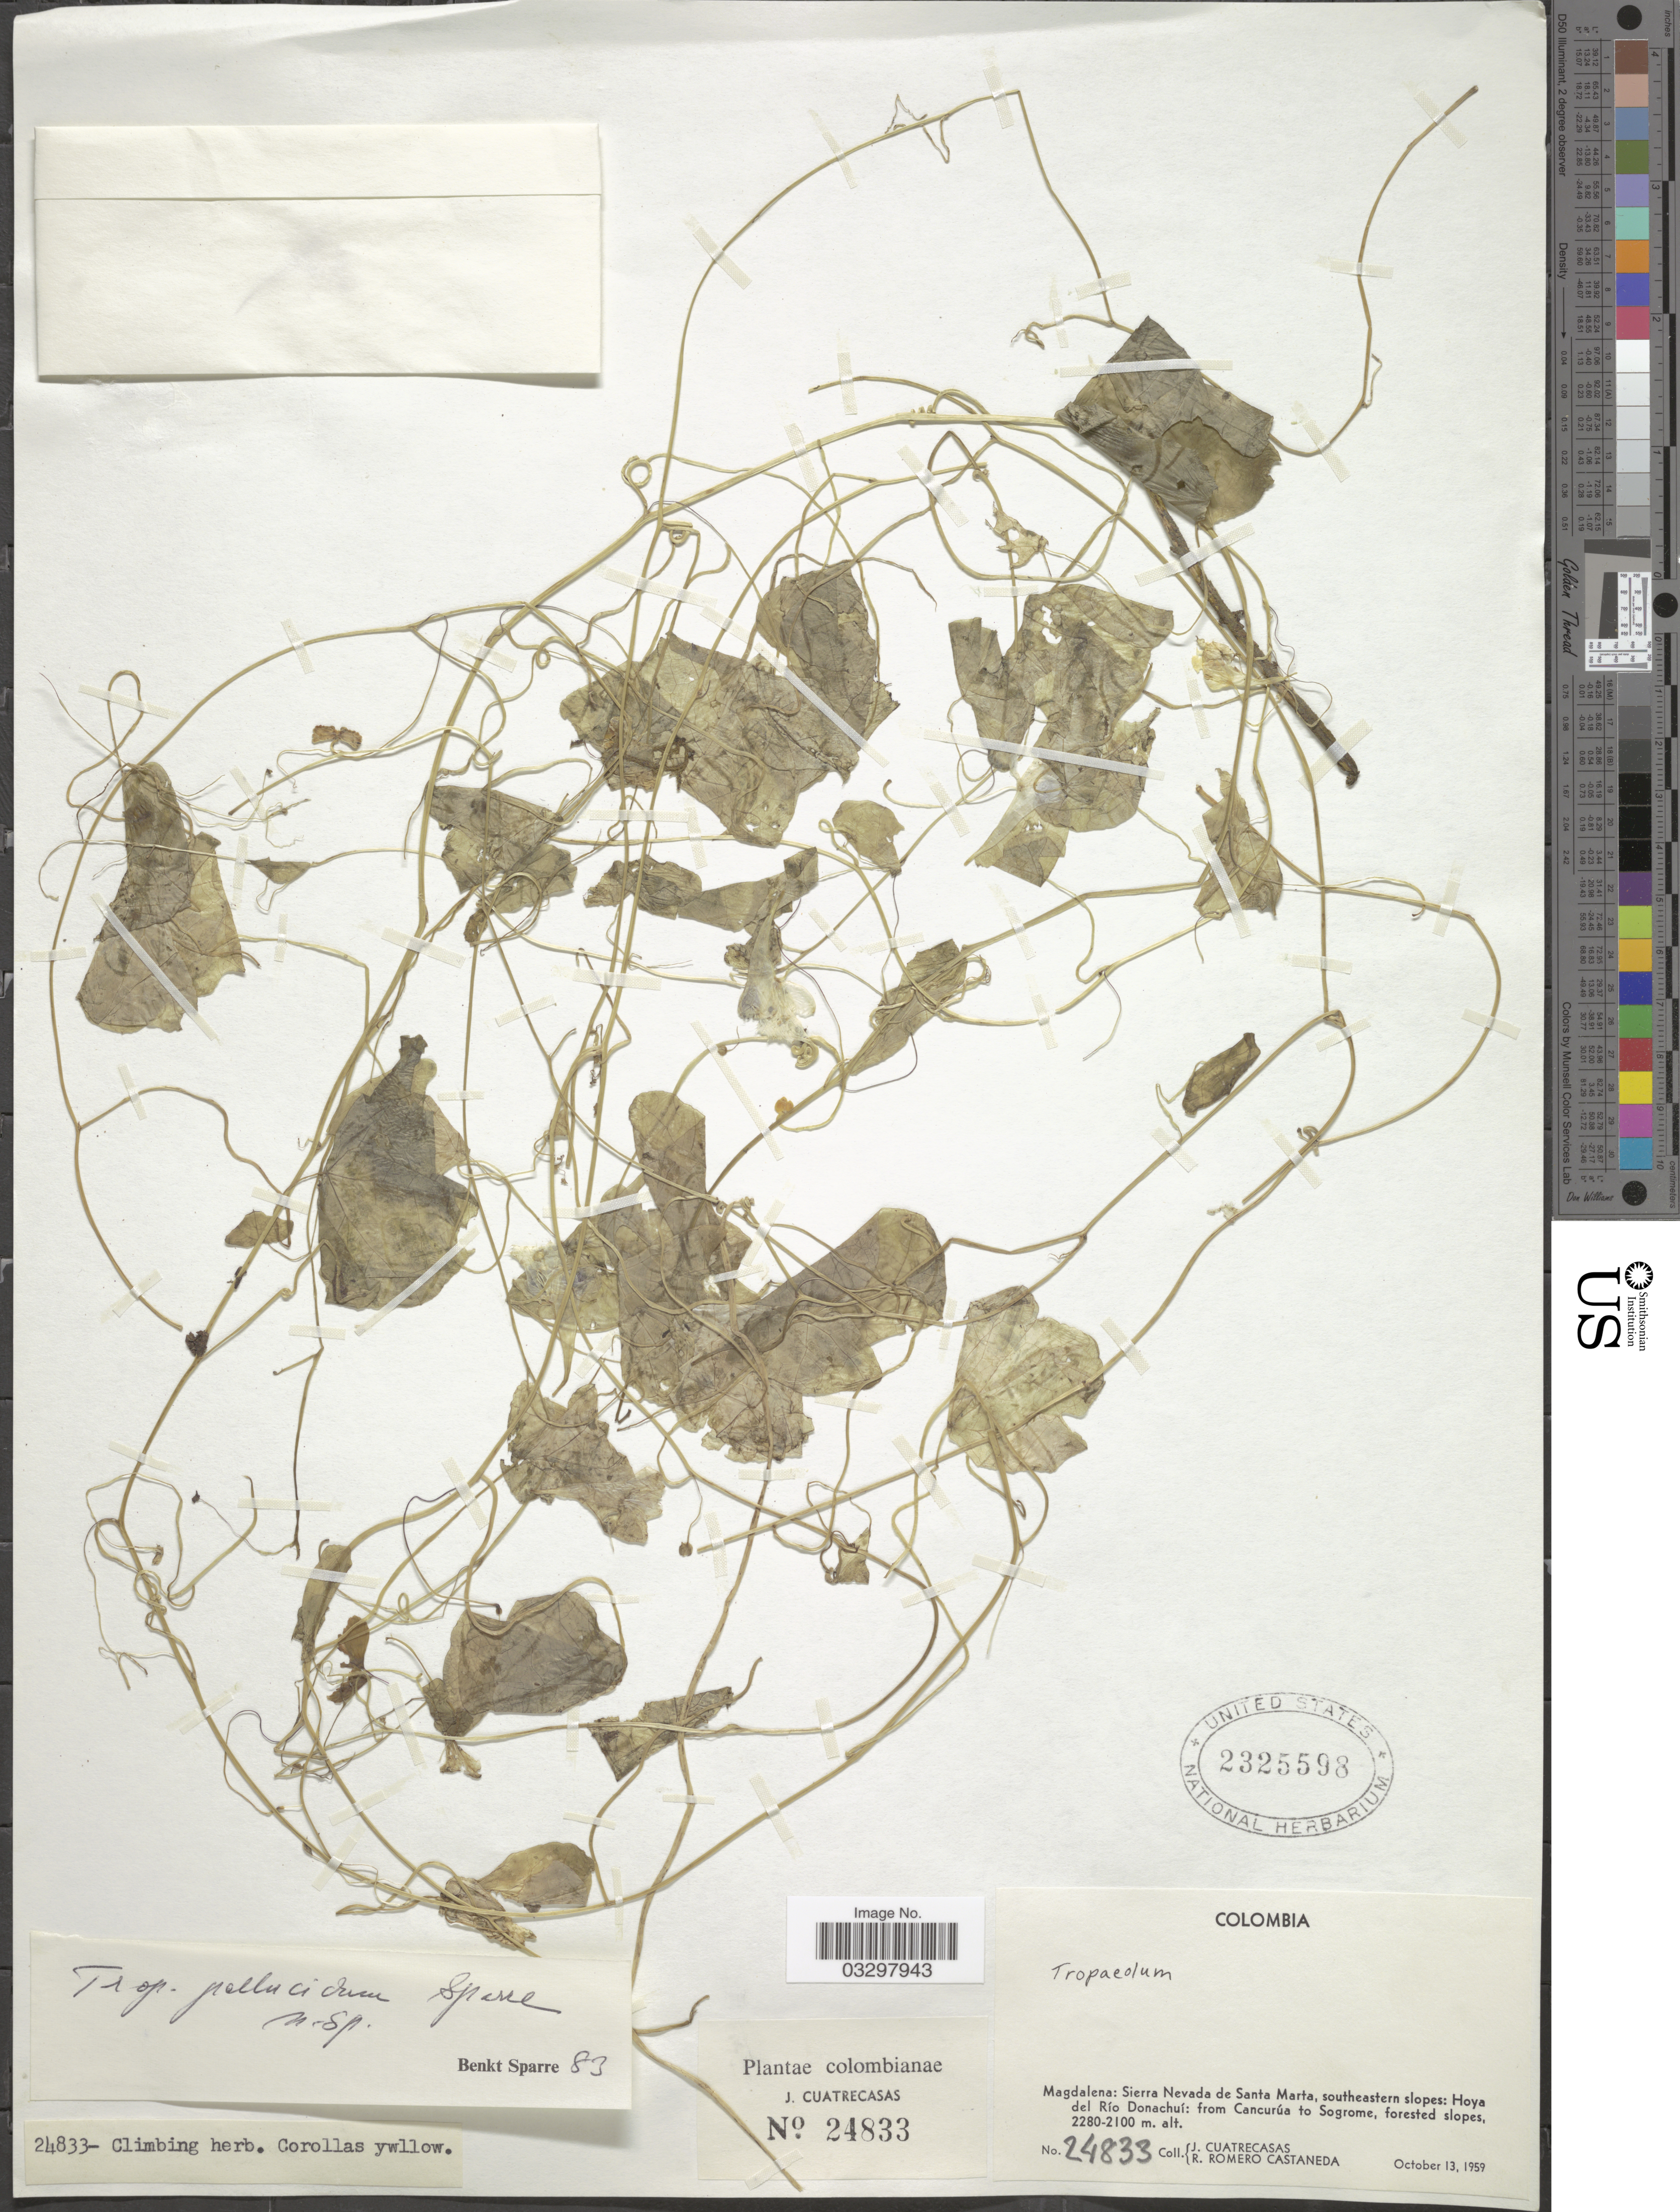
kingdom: Plantae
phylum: Tracheophyta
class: Magnoliopsida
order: Brassicales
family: Tropaeolaceae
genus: Tropaeolum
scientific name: Tropaeolum pellucidum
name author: Sparre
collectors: J. Cuatrecasas & R. Romero Castañeda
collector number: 24833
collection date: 1959-10-13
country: Colombia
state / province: Magdalena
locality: Sierra Nevada de Santa Marta, southeastern slopes: Hoya del Río Donachuí: from Cancurúa to Sogrome, forested slopes.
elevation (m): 2100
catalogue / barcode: US 2325598